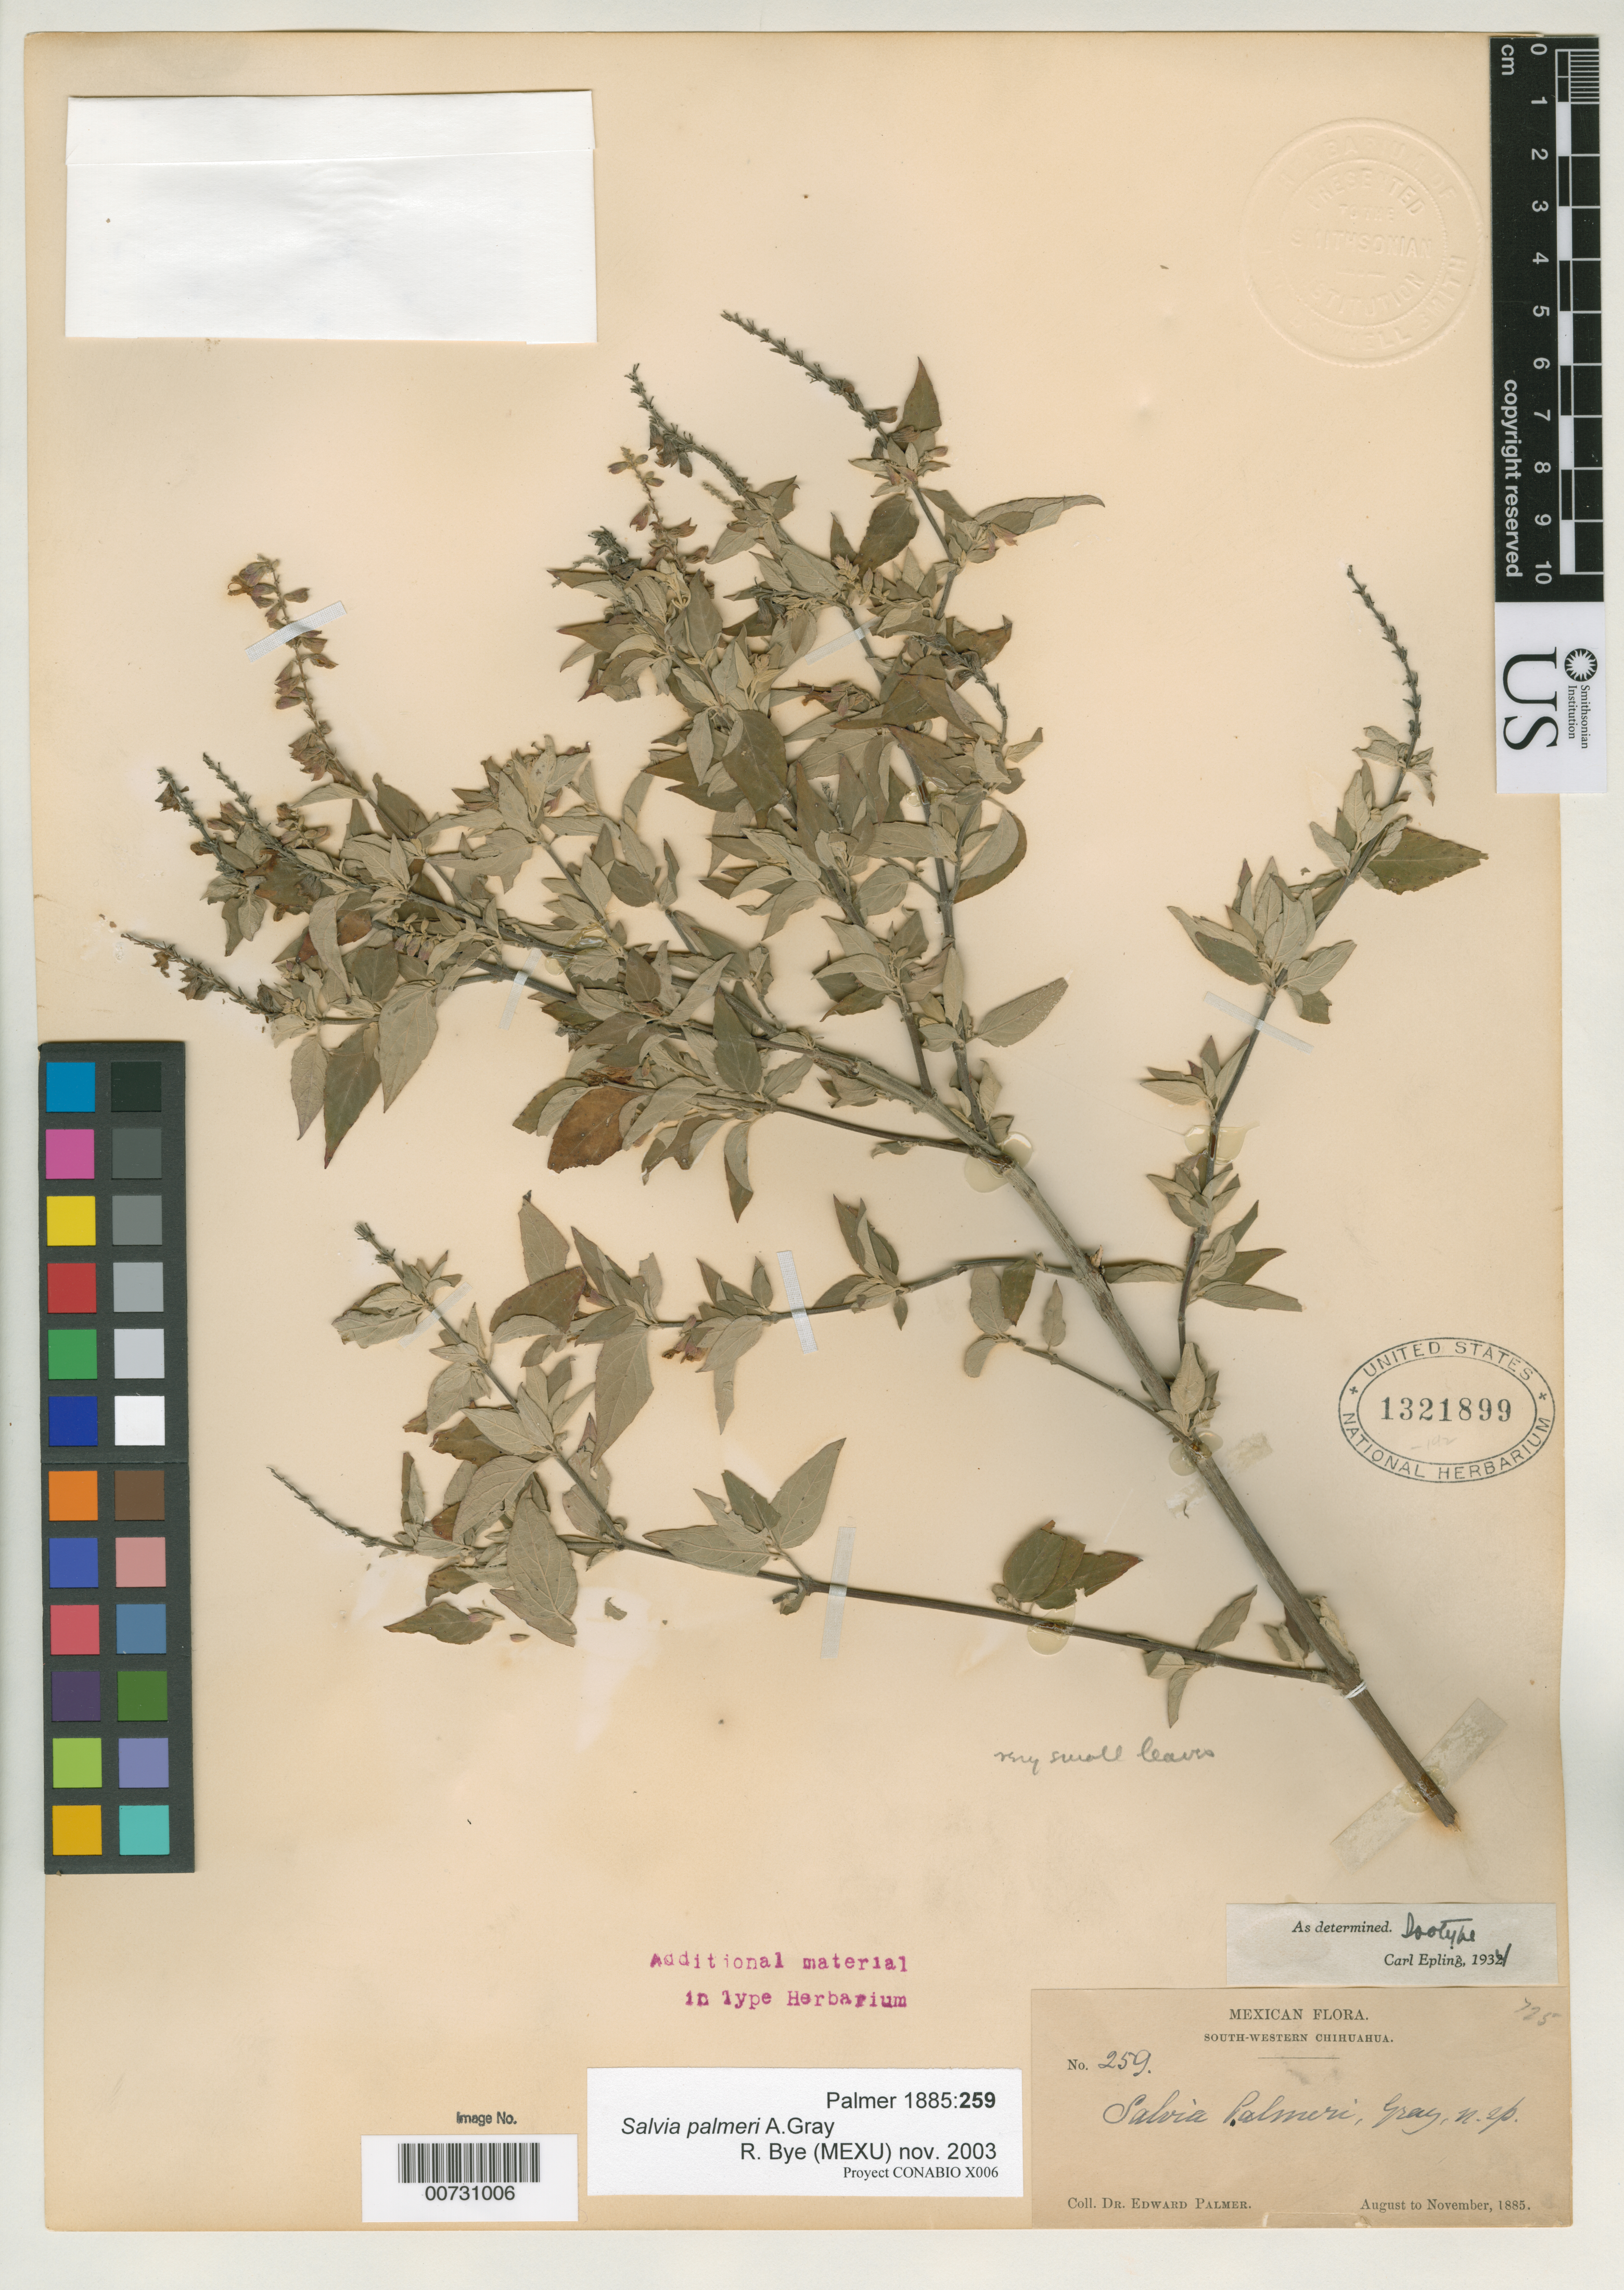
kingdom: Plantae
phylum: Tracheophyta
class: Magnoliopsida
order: Lamiales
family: Lamiaceae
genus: Salvia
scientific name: Salvia palmeri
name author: A. Gray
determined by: Bye, R. A., (COLO), University of Colorado Museum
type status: Isotype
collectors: E. Palmer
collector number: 259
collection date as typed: Aug 1885 to Nov 1885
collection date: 1885-08/1885-11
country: Mexico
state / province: Chihuahua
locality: South-western Chihuahua.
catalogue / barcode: US 1321899